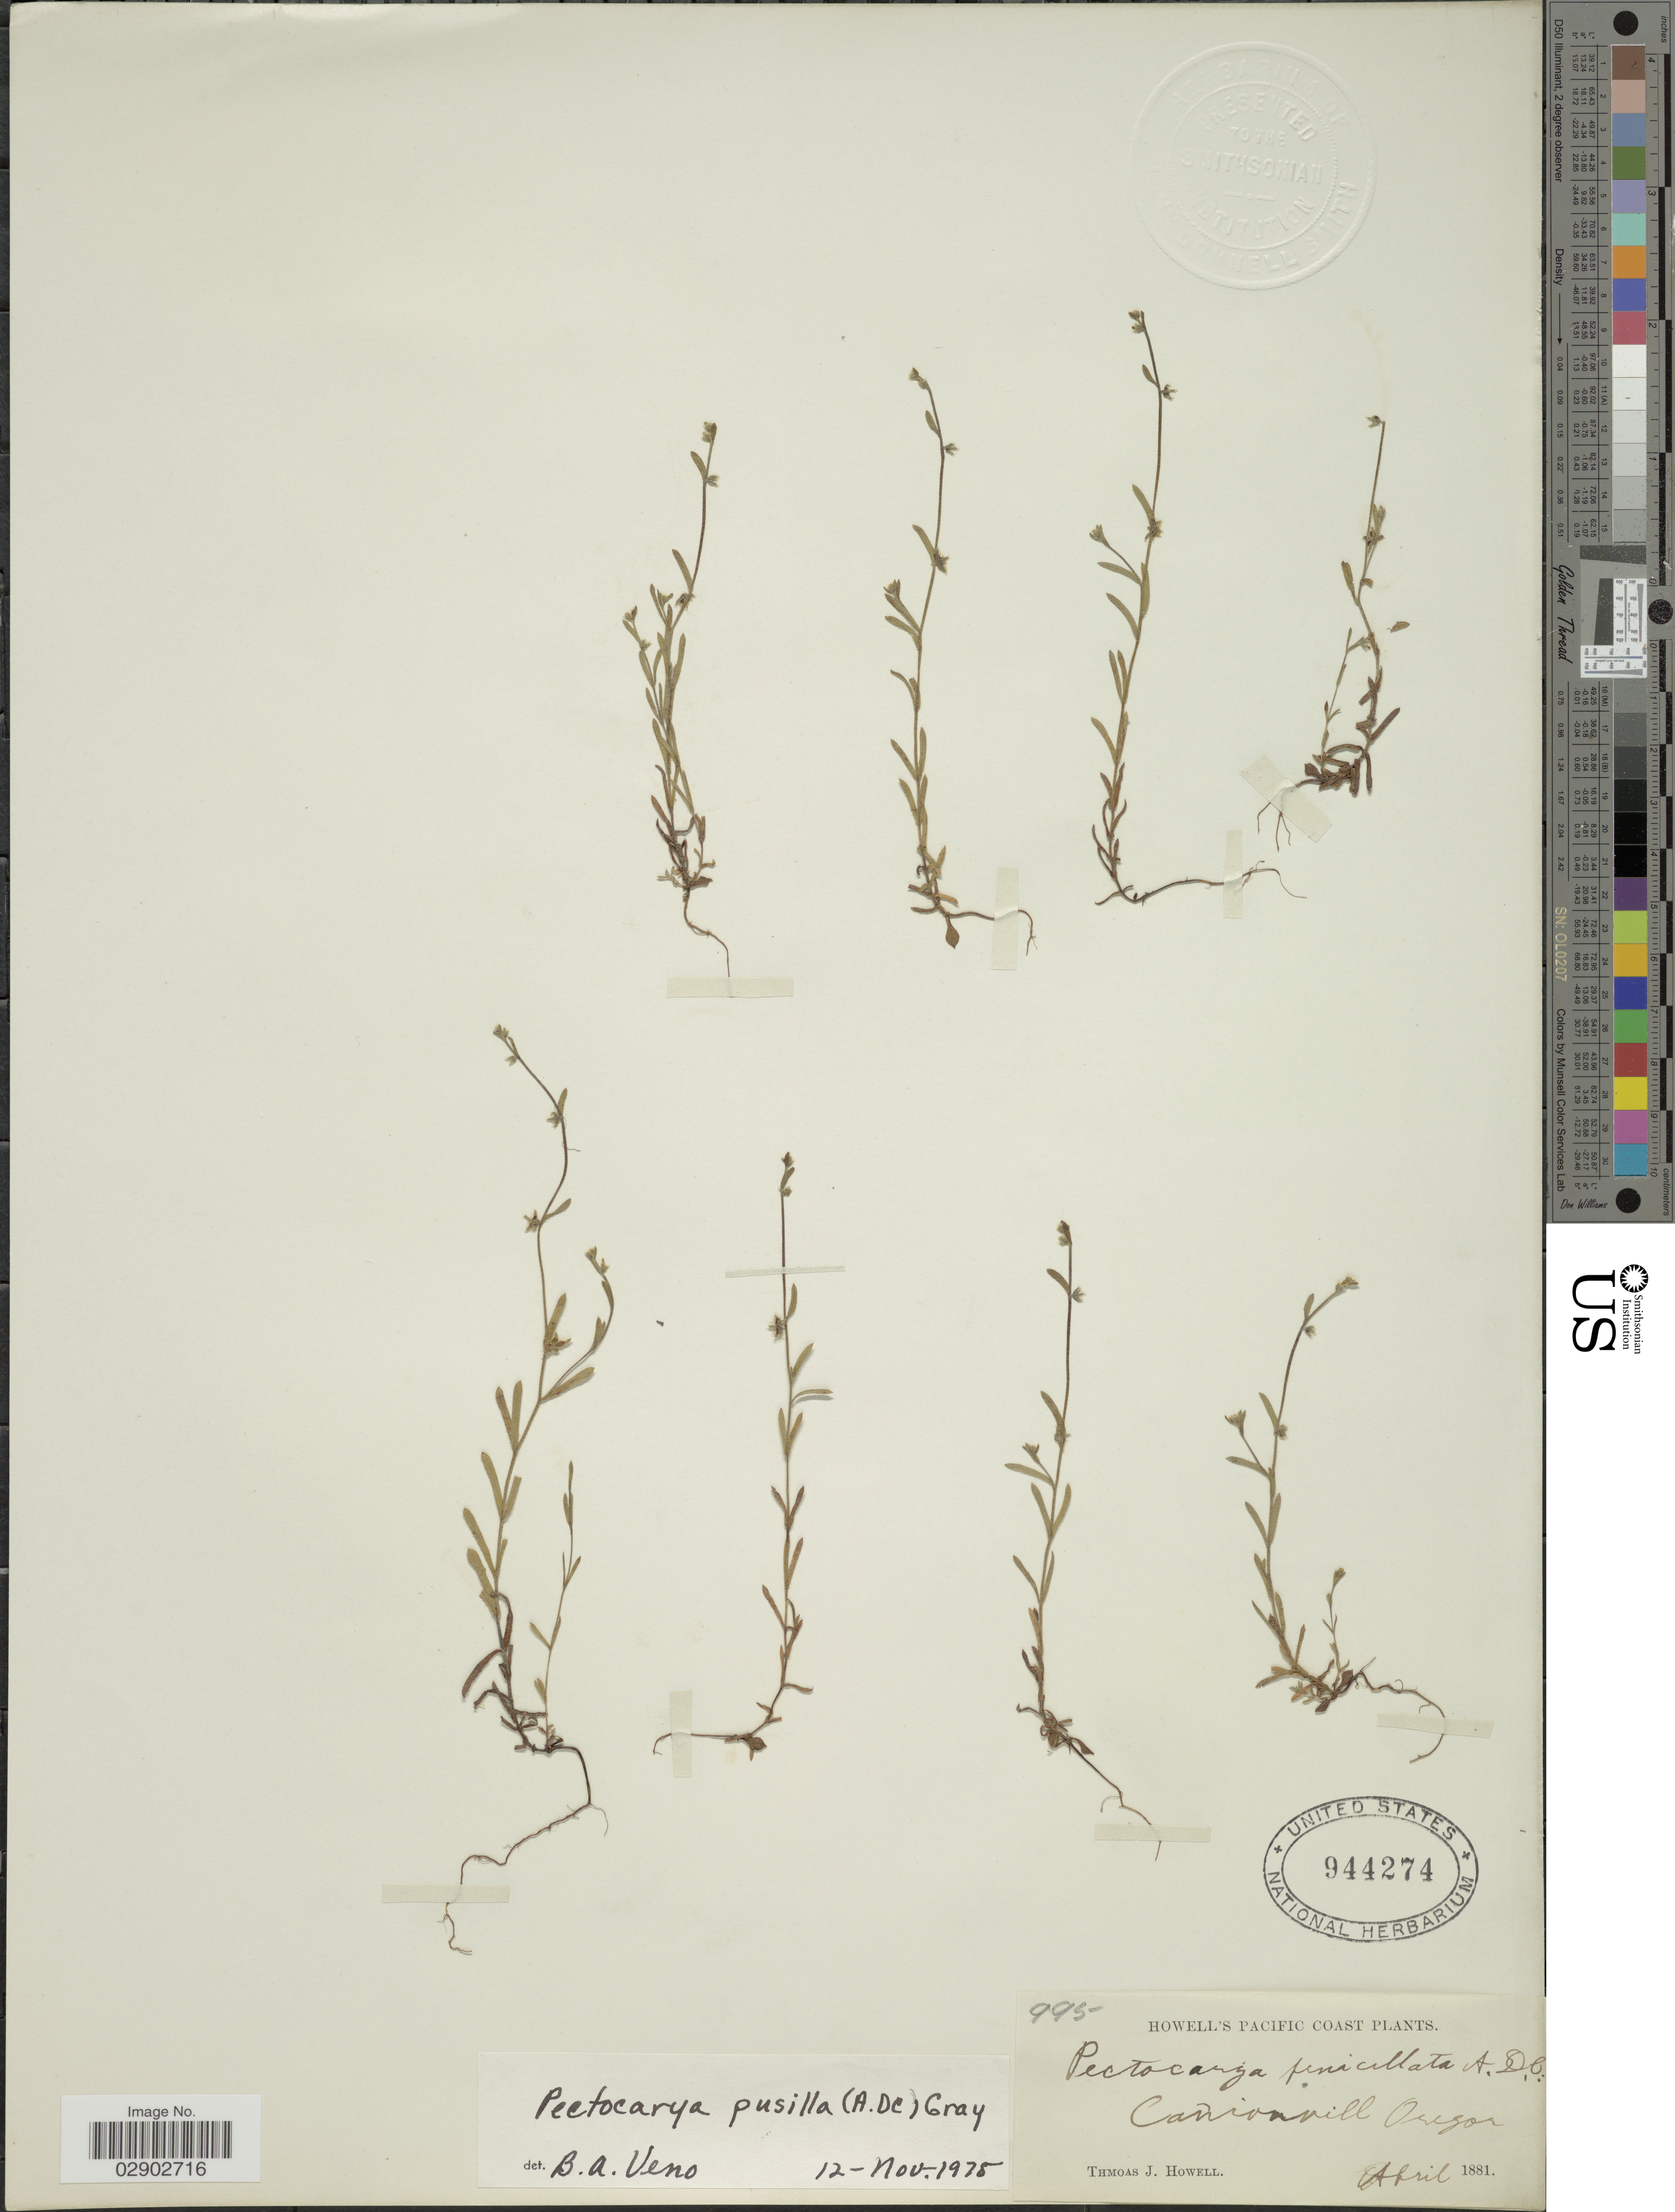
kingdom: Plantae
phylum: Tracheophyta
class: Magnoliopsida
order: Boraginales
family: Boraginaceae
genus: Pectocarya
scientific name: Pectocarya pusilla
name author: (A. DC.) A. Gray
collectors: T. J. Howell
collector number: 995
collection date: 1881-04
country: United States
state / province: Oregon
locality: Pacific Coast, Cañionvill.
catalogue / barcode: US 944274